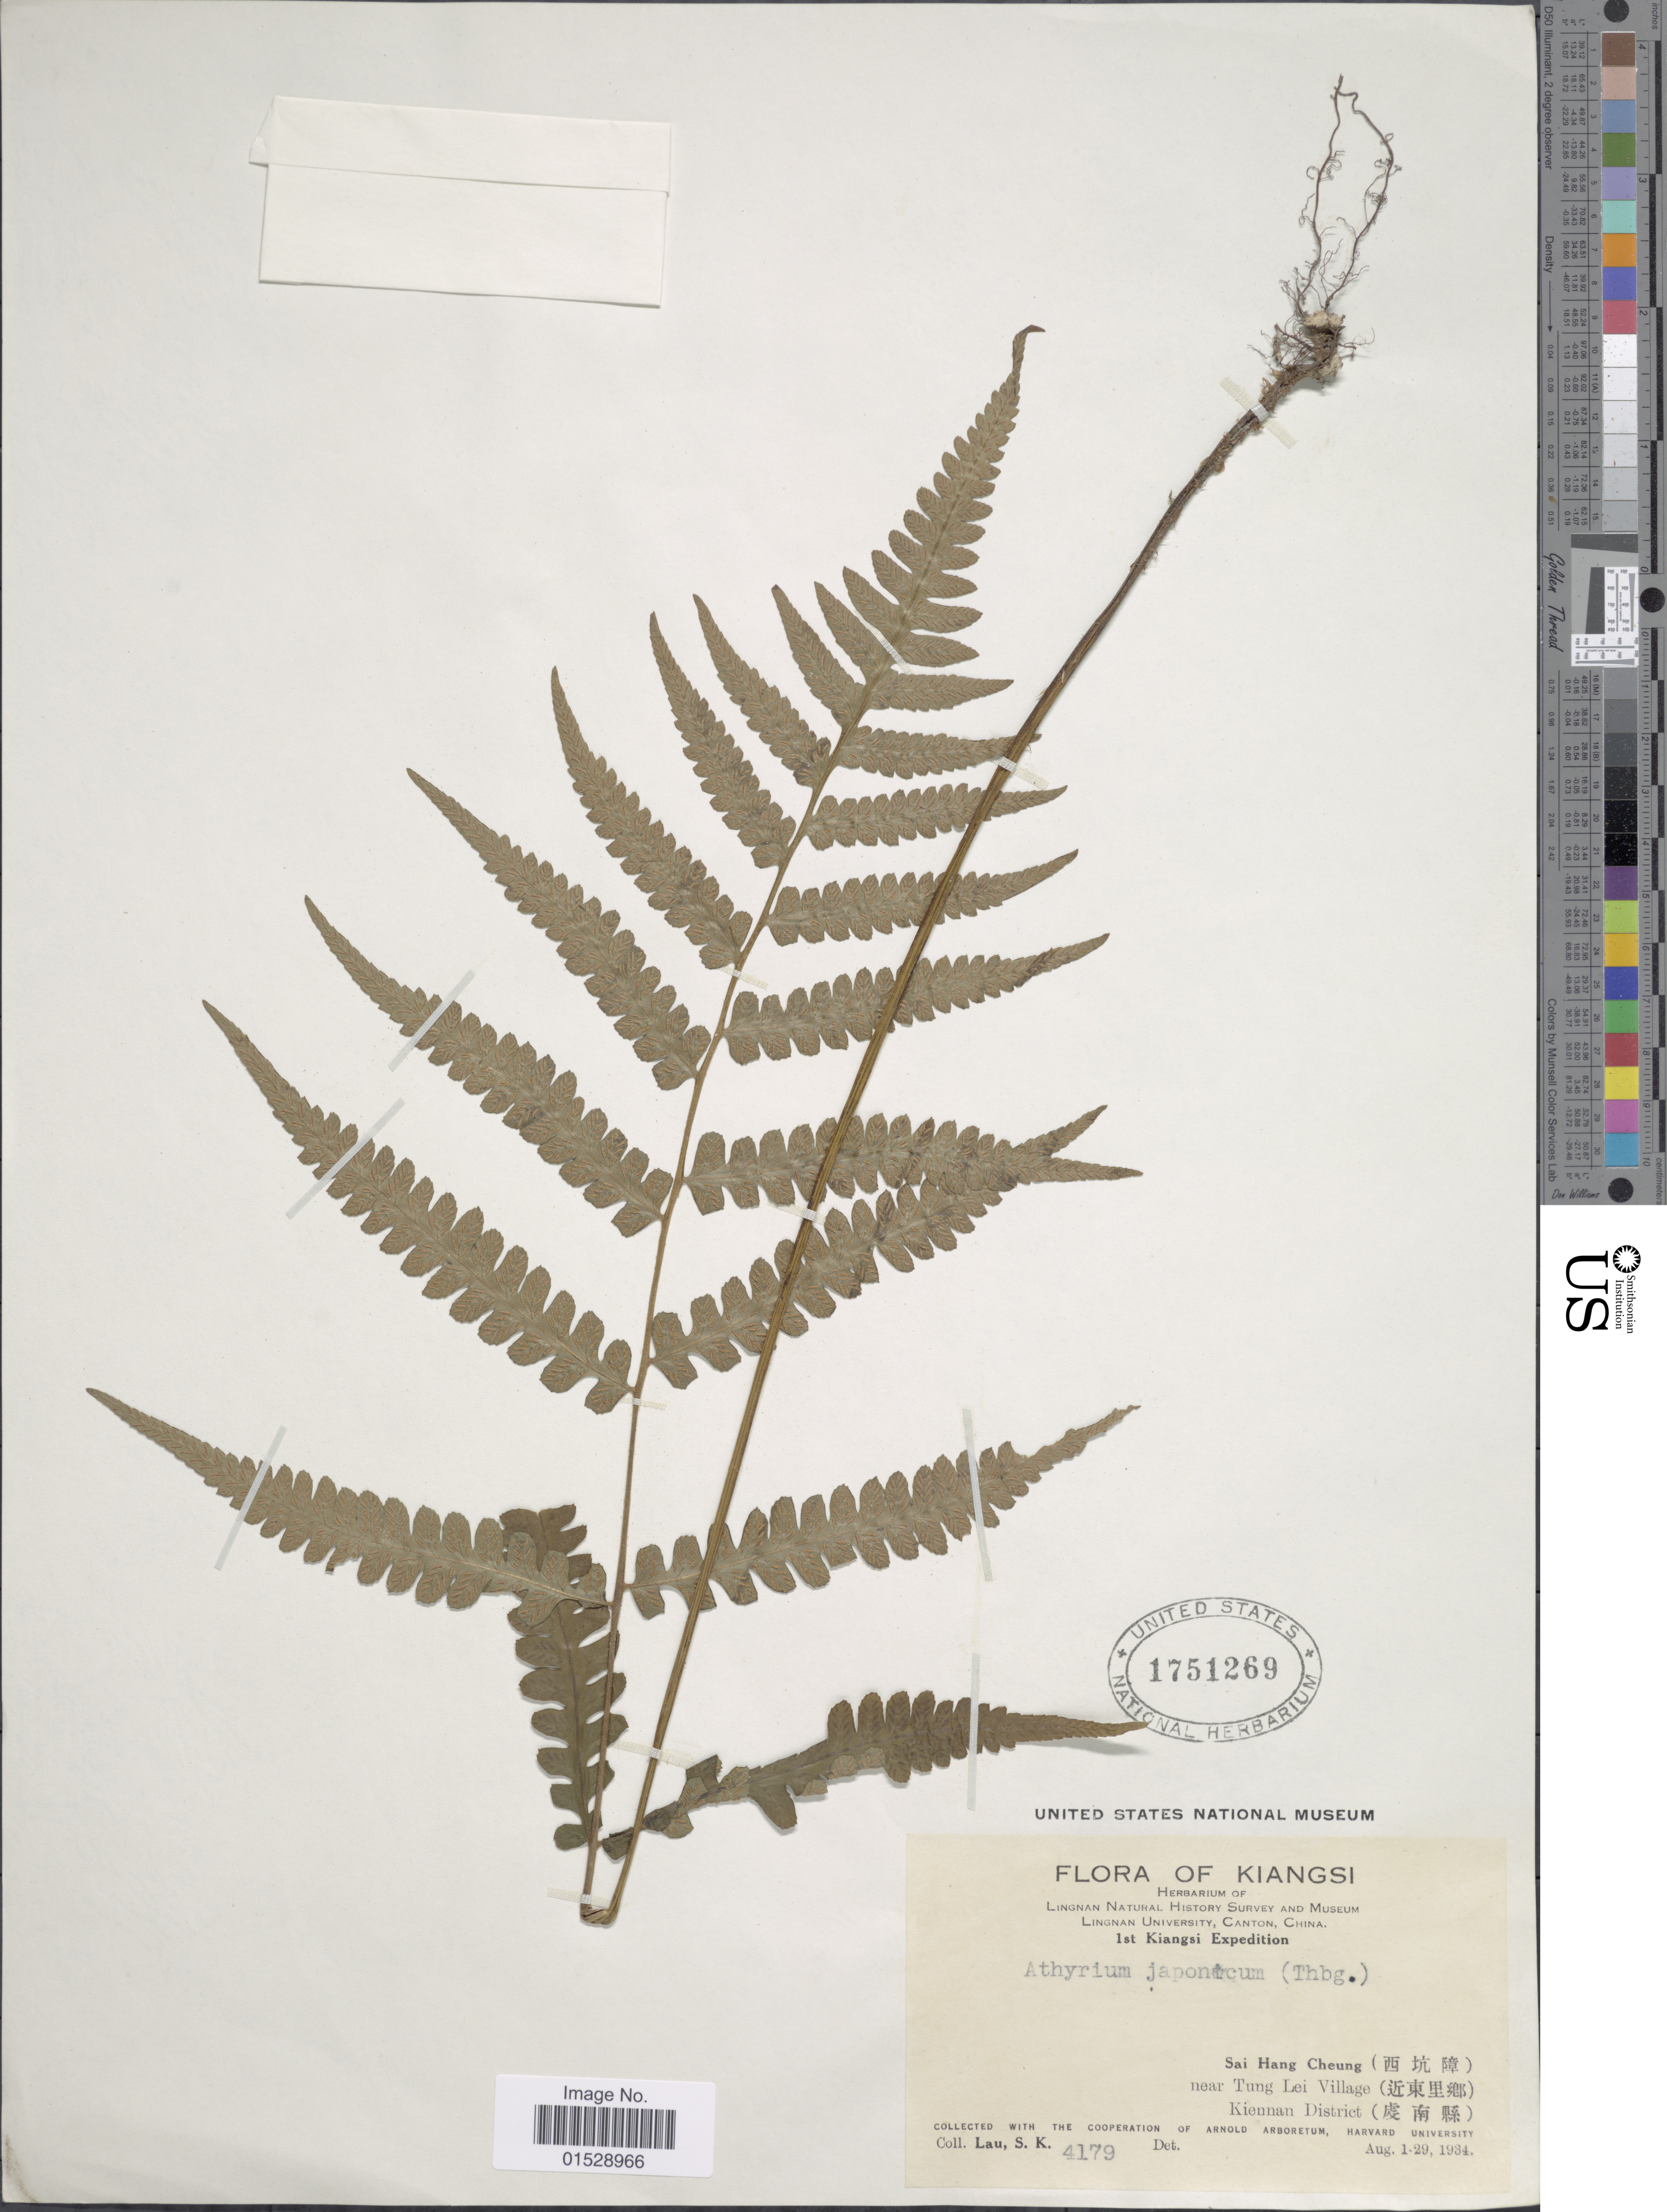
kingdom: Plantae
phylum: Tracheophyta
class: Polypodiopsida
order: Polypodiales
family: Athyriaceae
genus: Deparia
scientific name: Deparia japonica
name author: (Thunb.) M. Kato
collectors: S. K. Lau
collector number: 4179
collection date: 1934-08-01/1934-08-29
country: China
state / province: Jiangxi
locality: Kiangsi, Sai Hang Cheung, near Tung Lei Village, Kiennan District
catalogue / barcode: US 1751269